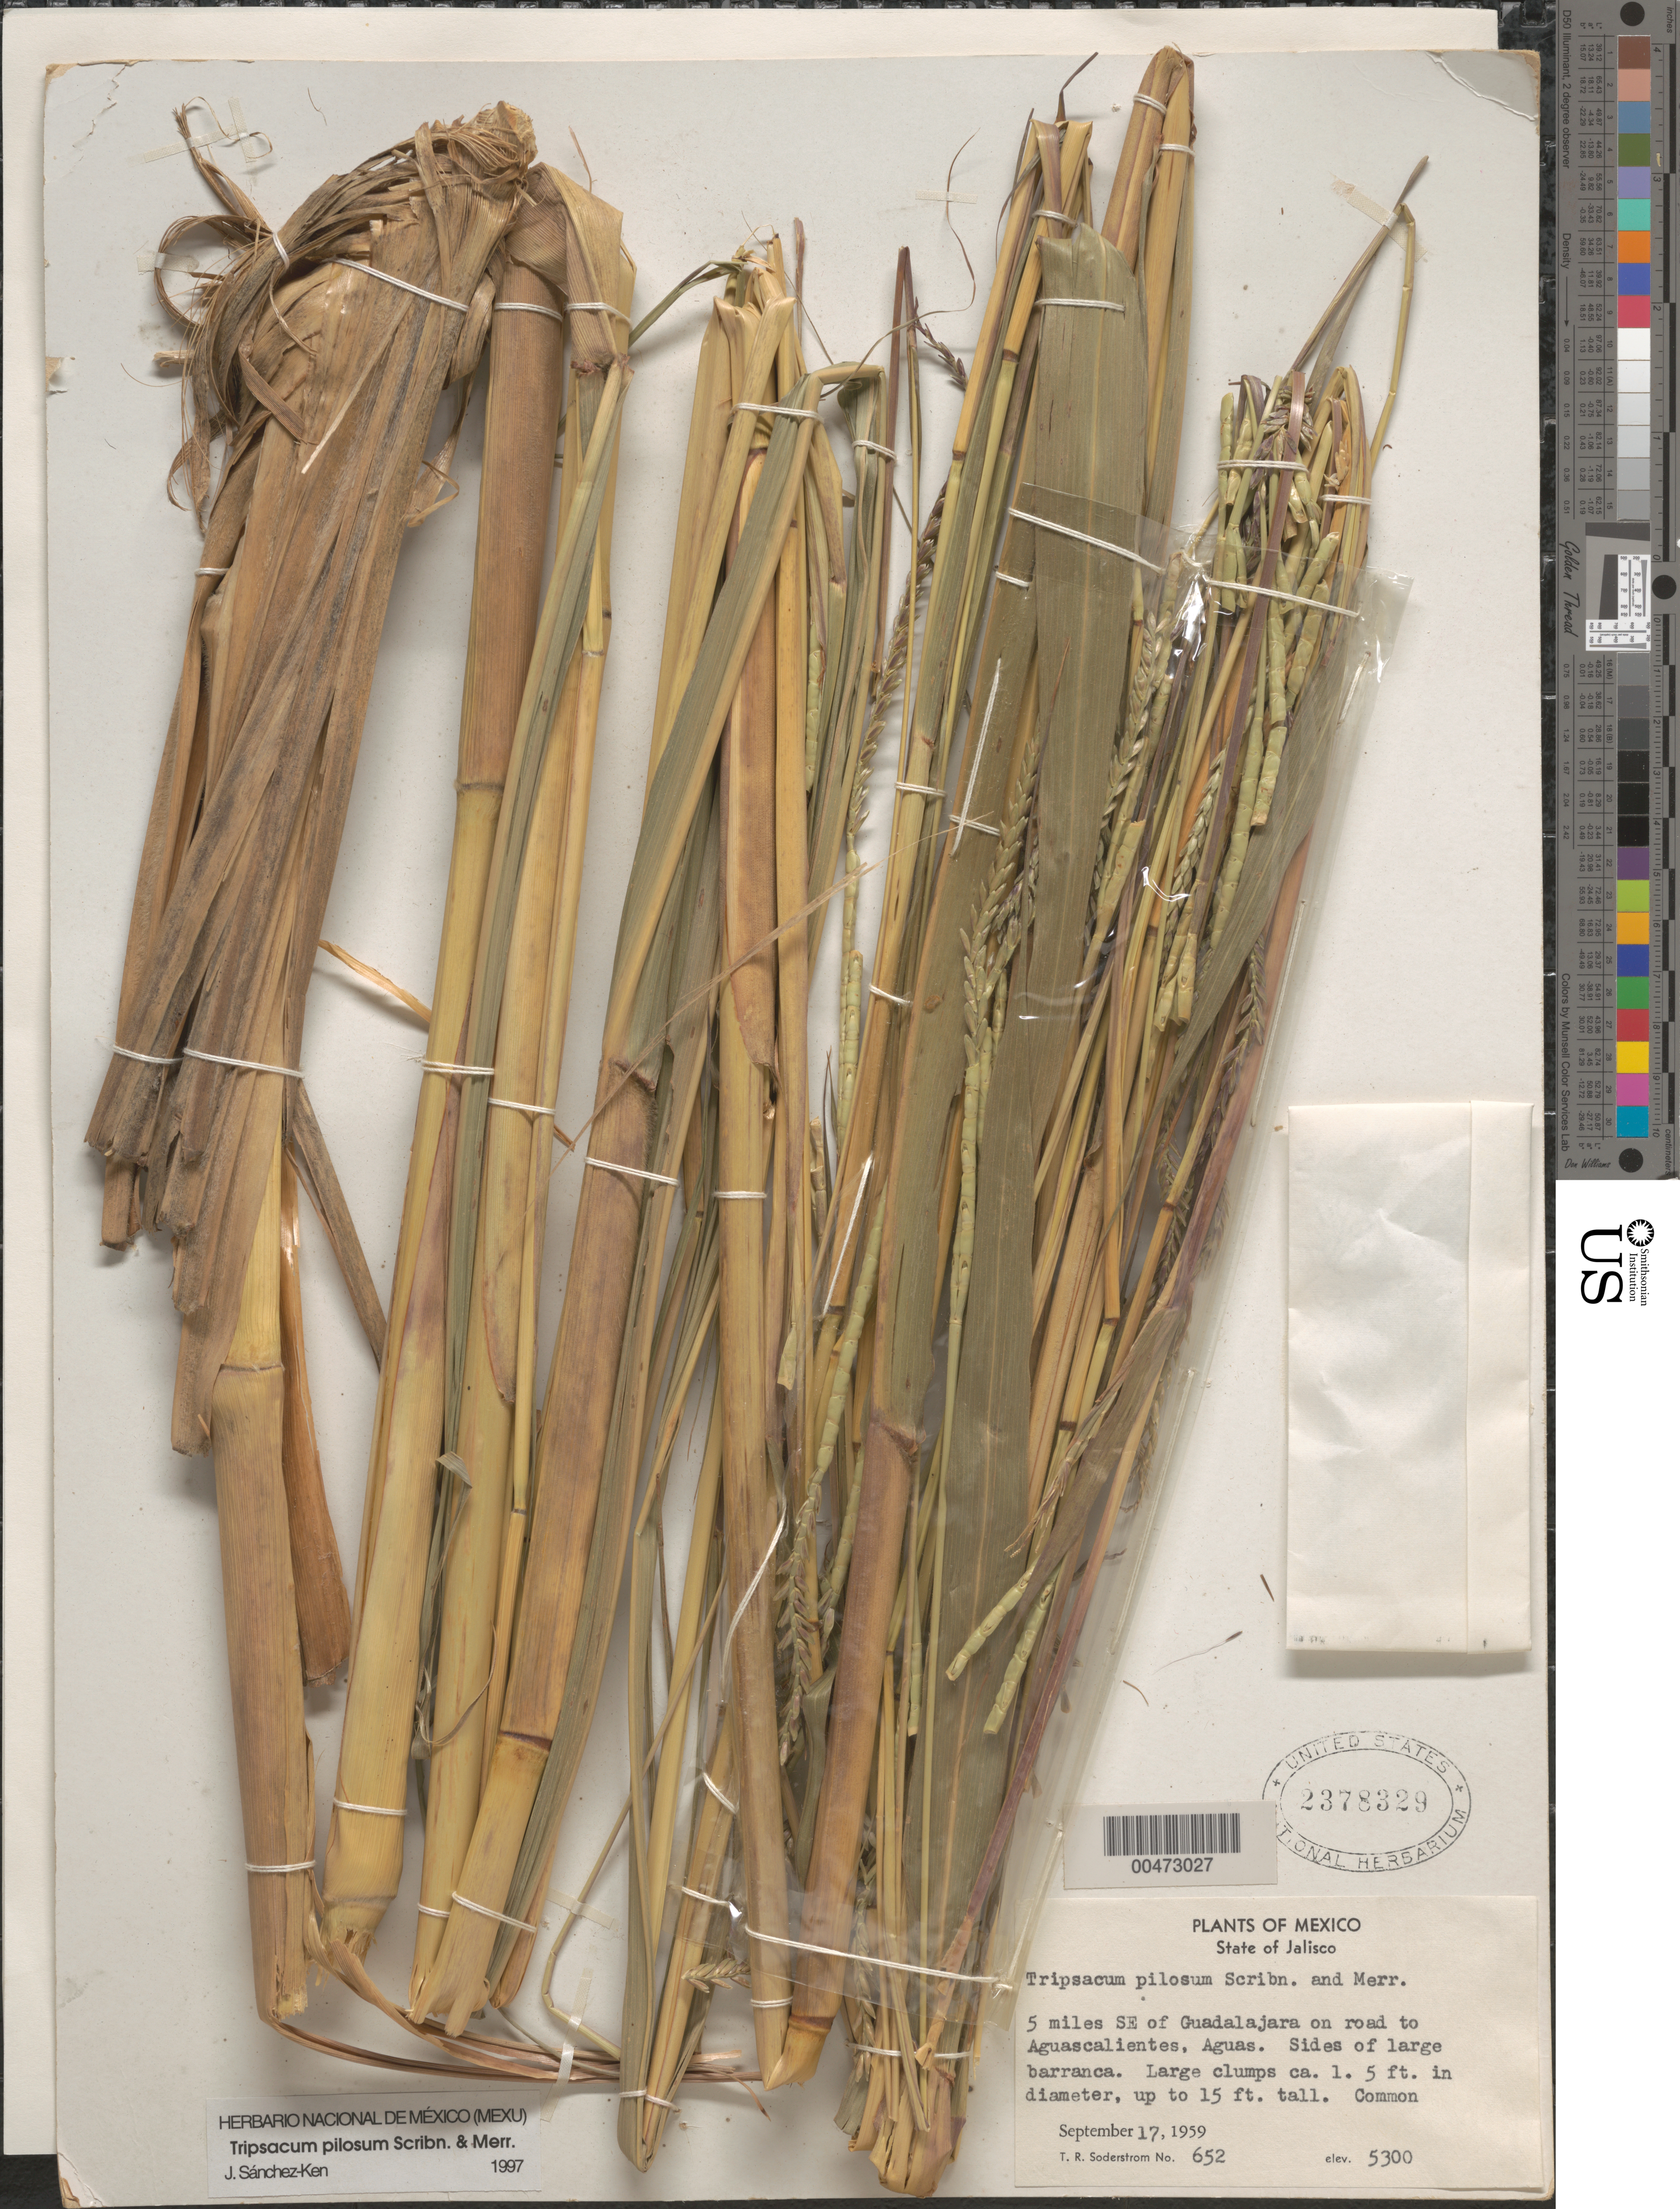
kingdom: Plantae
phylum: Tracheophyta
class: Liliopsida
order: Poales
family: Poaceae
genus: Tripsacum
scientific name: Tripsacum pilosum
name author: Scribn. & Merr.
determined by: Sánchez-Ken, J. G.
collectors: T. R. Soderstrom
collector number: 652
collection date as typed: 17 Sep 1959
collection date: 1959-09-17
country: Mexico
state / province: Jalisco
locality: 5 mi SE of Guadalajara on rd to Aguascalientes, Aguascalientes.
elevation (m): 1615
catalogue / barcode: US 2378329